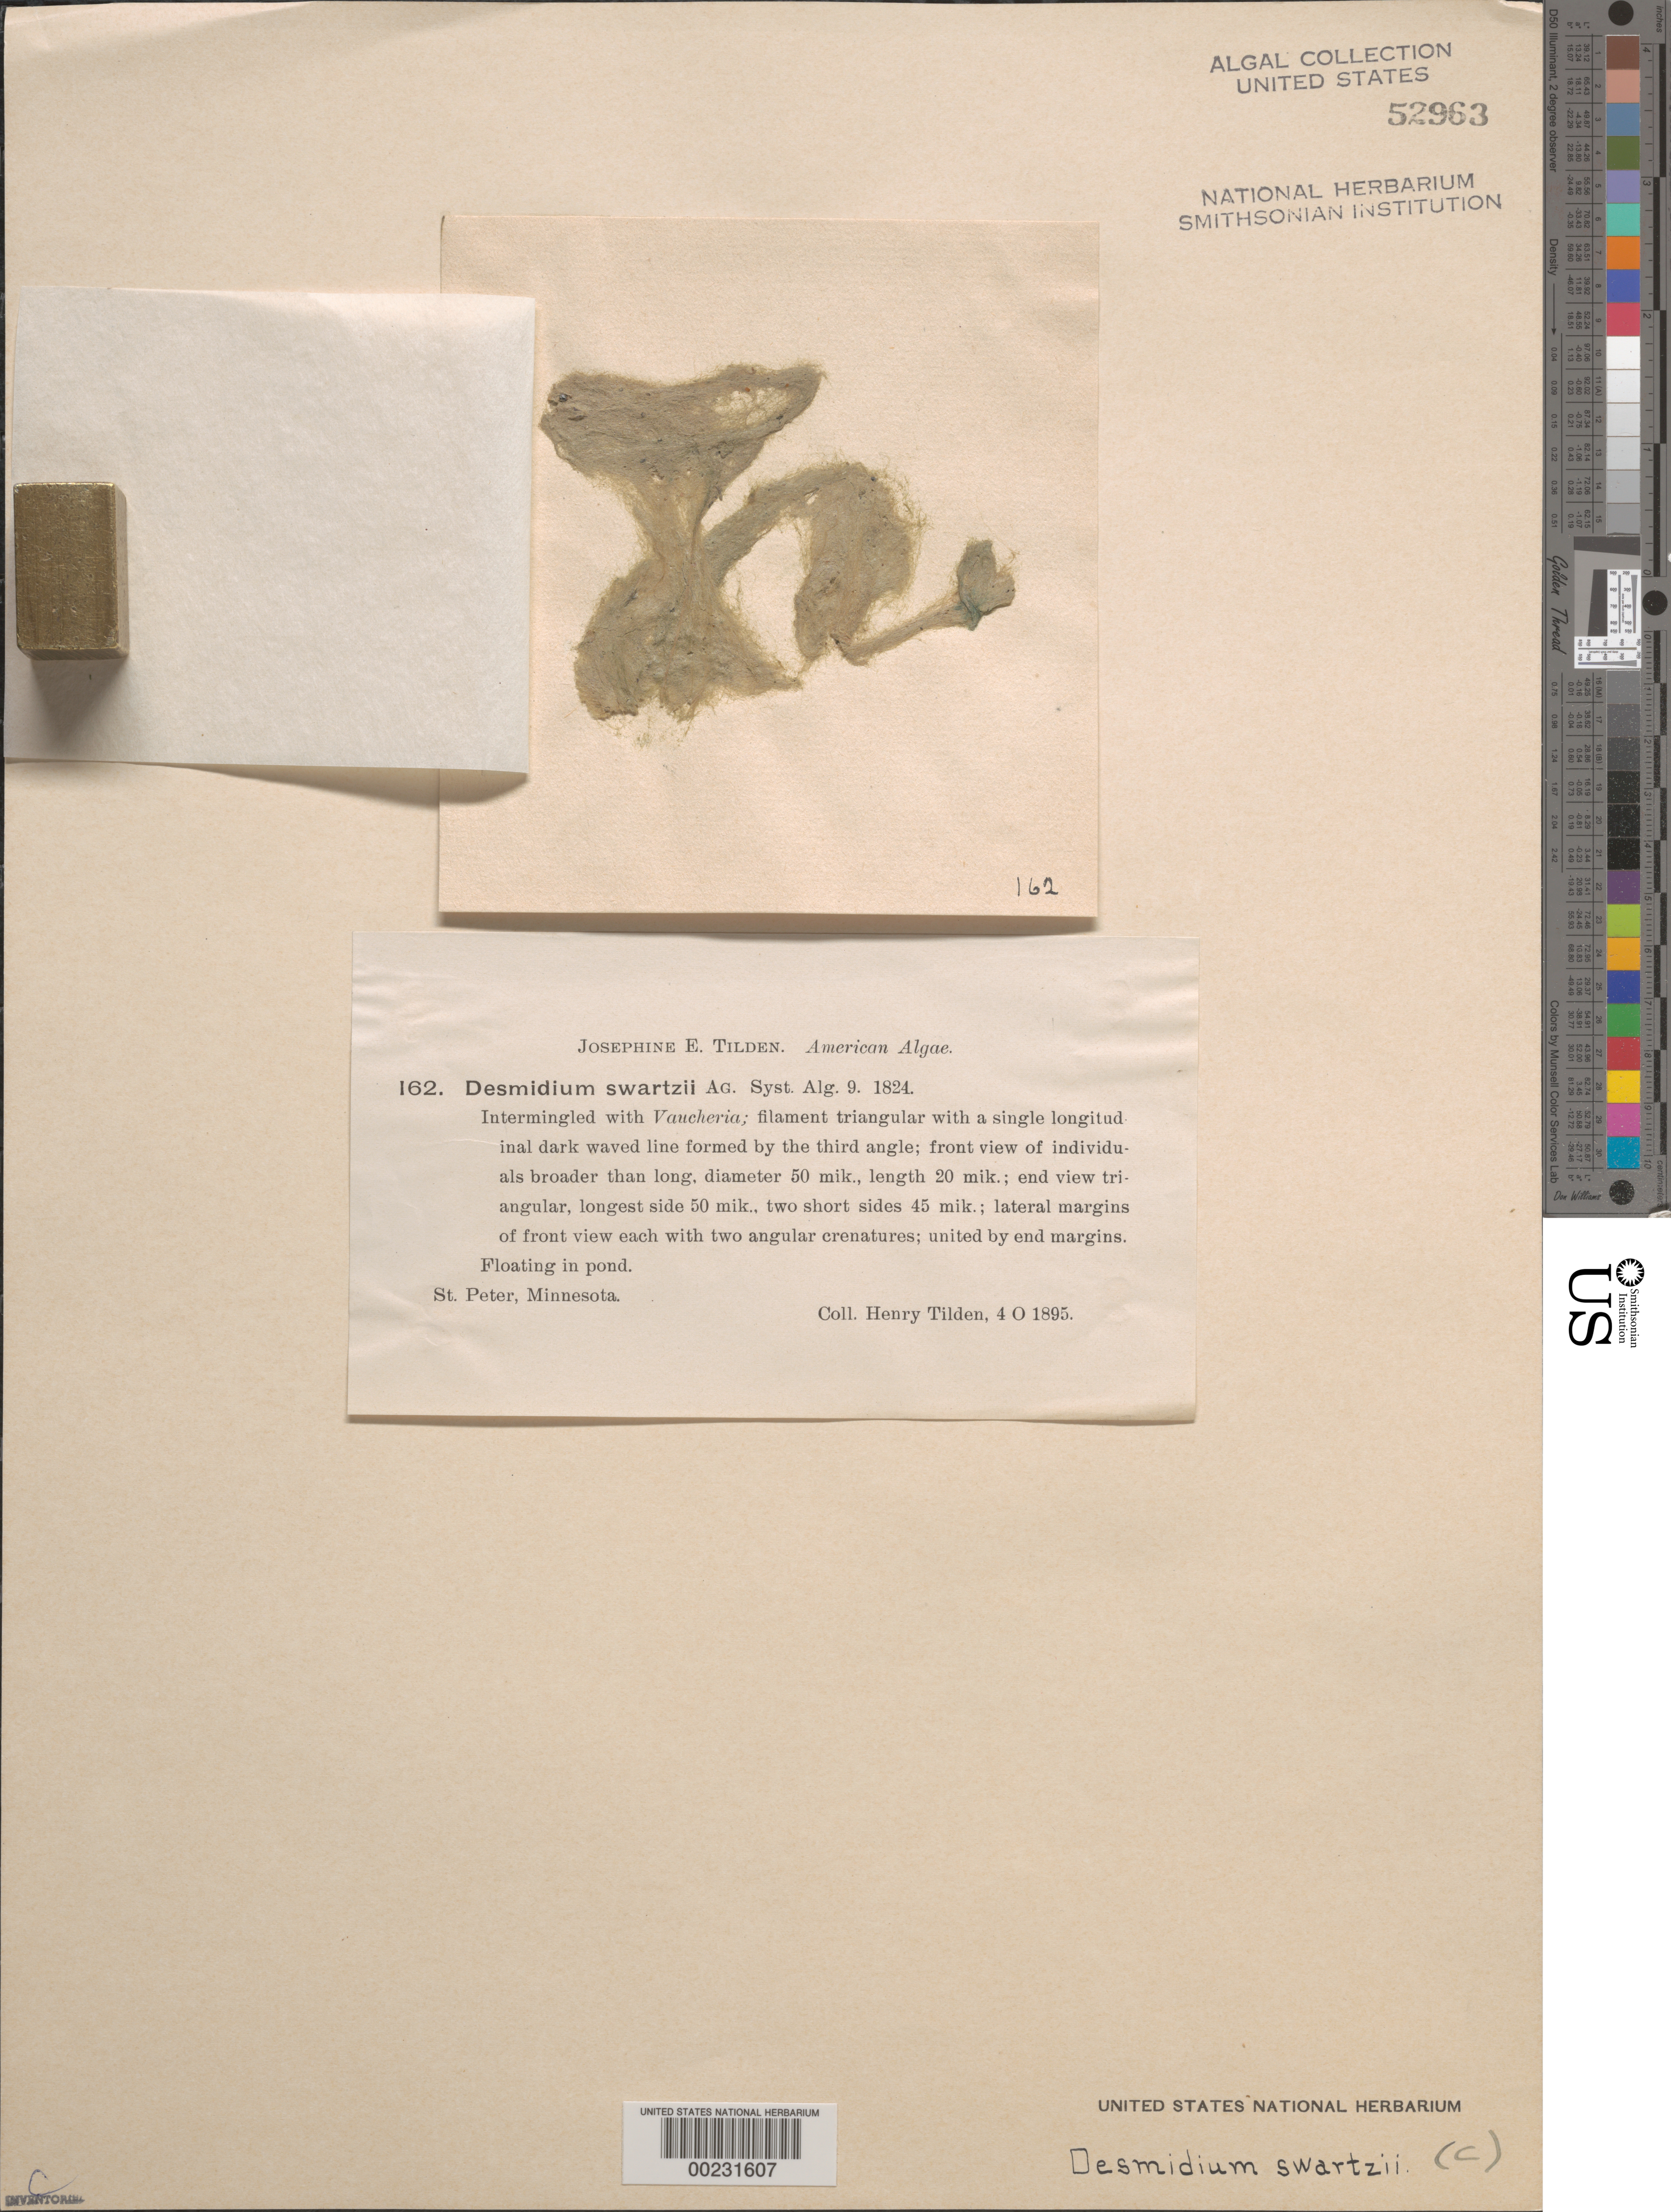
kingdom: Plantae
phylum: Charophyta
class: Zygnematophyceae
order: Zygnematales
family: Desmidiaceae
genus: Desmidium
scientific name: Desmidium swartzii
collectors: H. Tilden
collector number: JET 162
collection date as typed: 04 Oct 1895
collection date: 1895-10-04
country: United States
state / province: Minnesota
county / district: Nicollet County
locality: St. Peter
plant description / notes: Tilden, American Algae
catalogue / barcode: US 52963